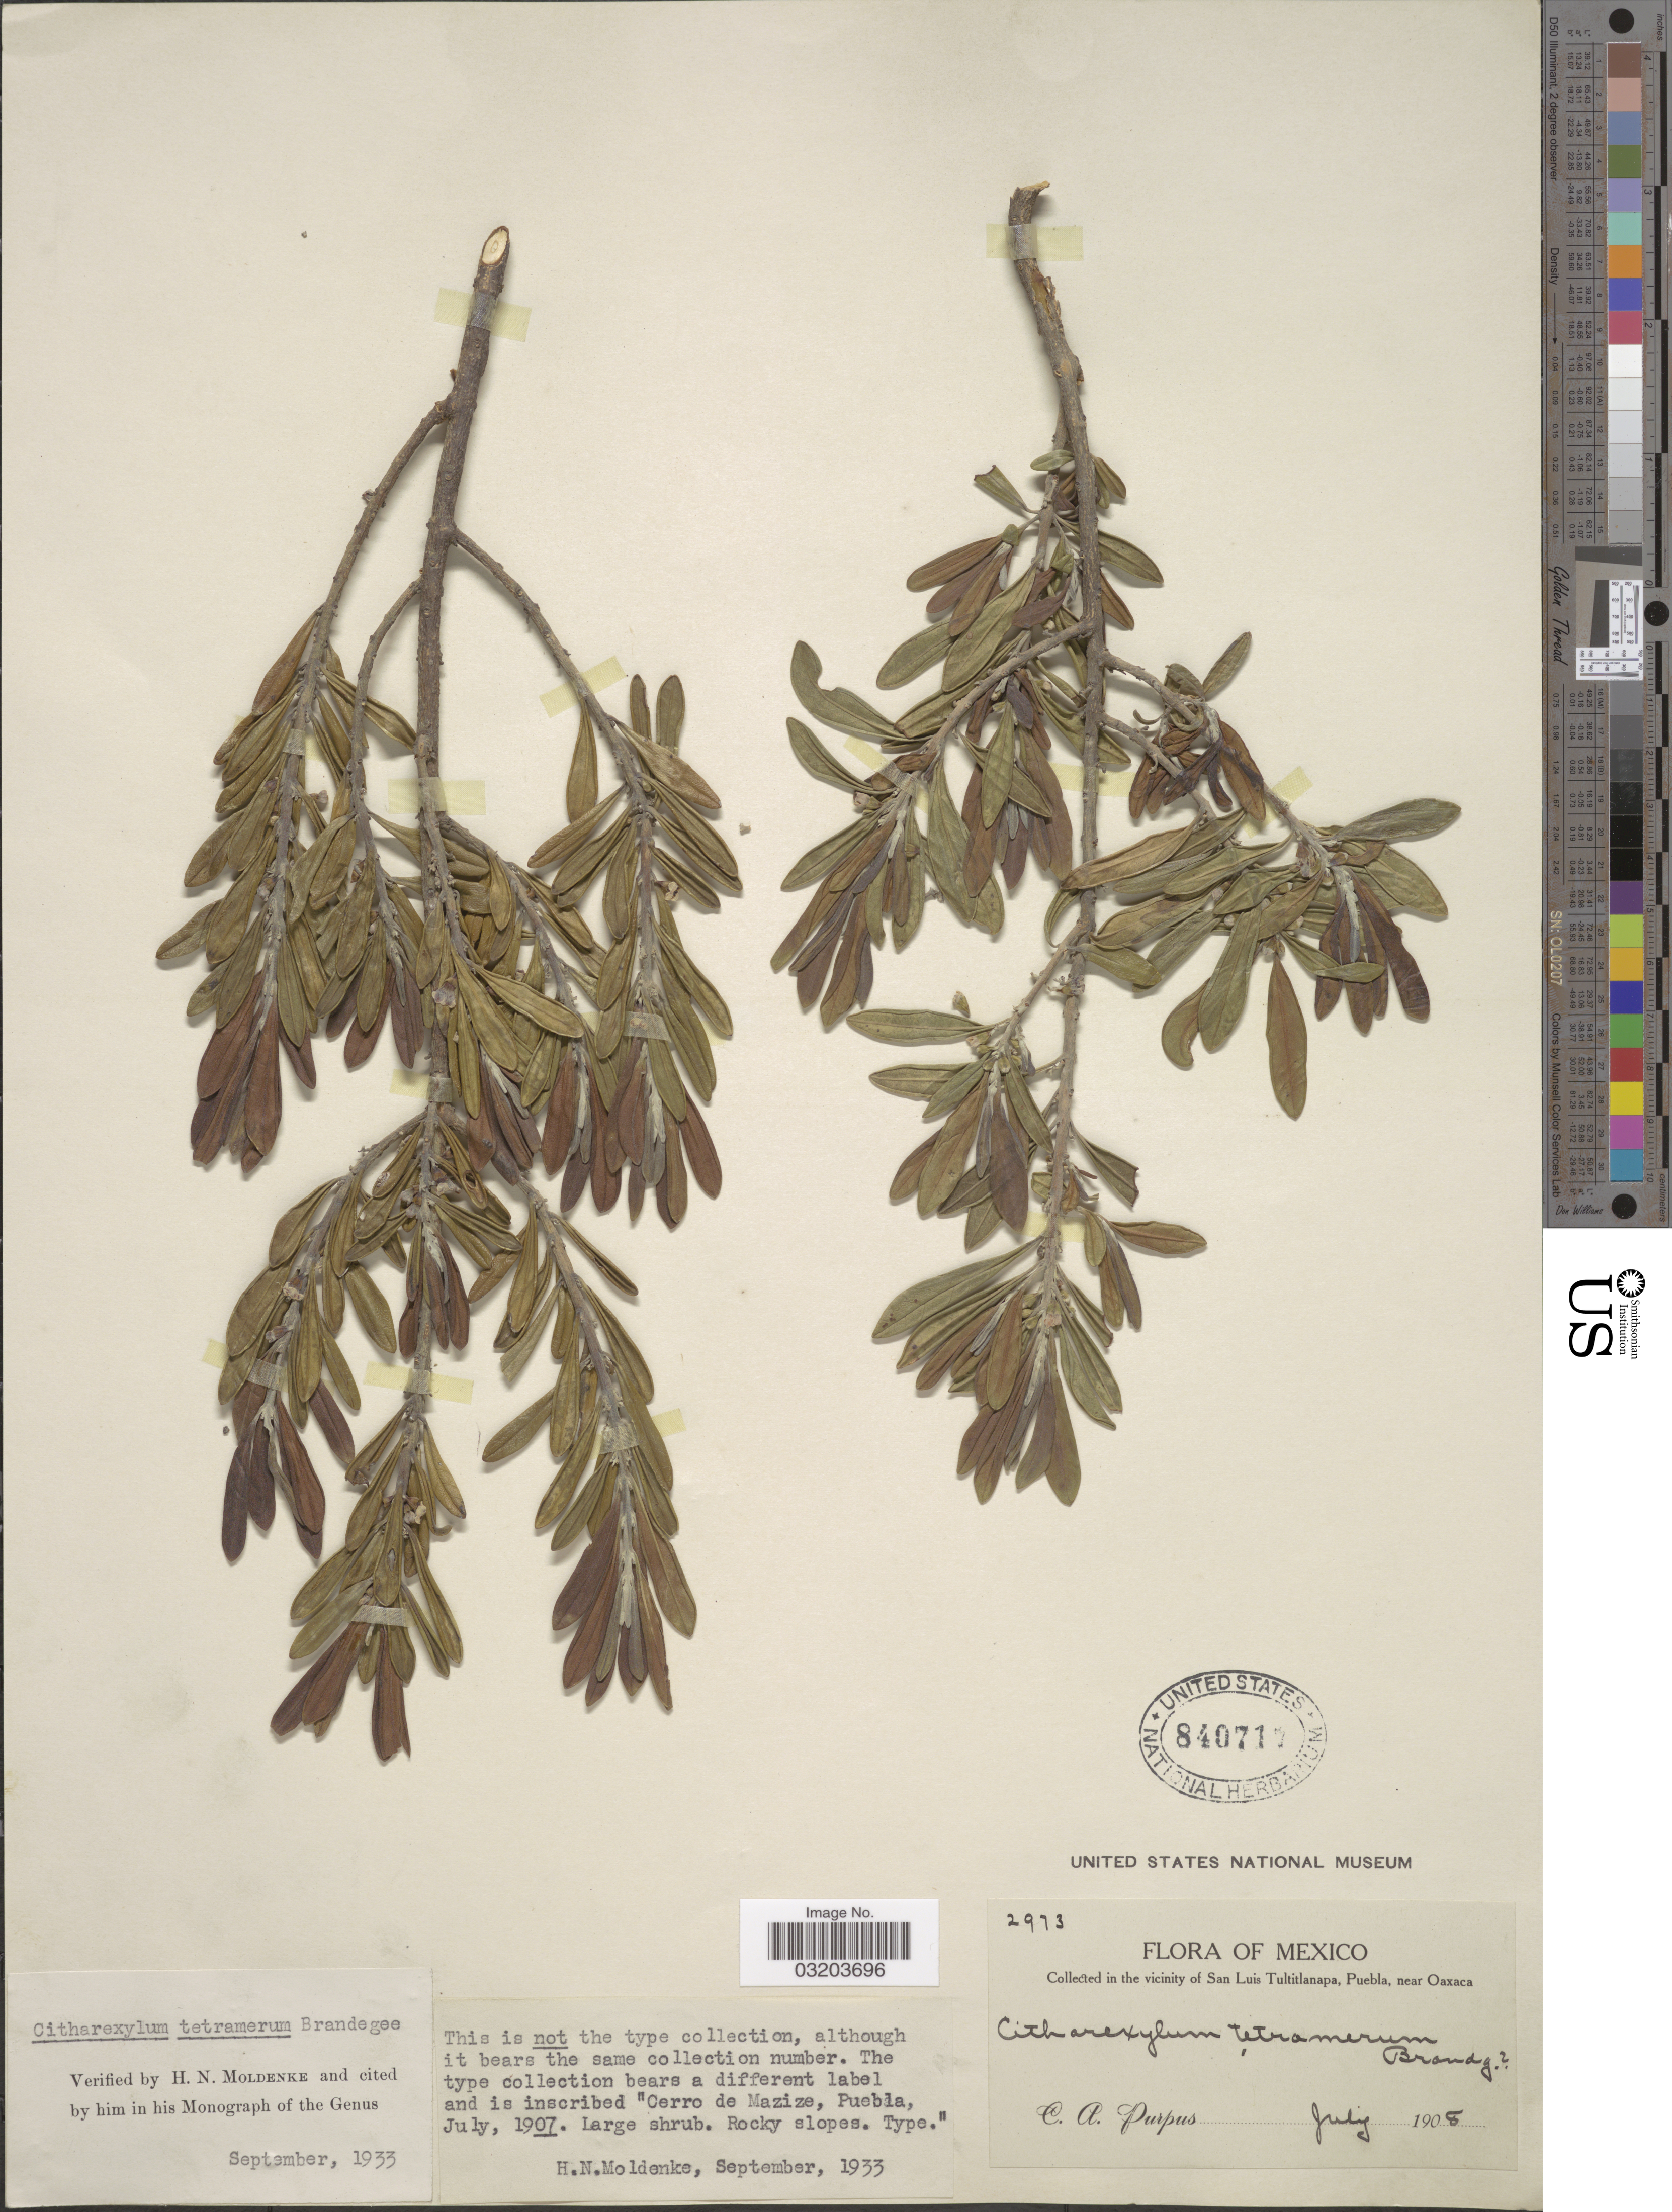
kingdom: Plantae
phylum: Tracheophyta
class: Magnoliopsida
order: Lamiales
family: Verbenaceae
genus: Citharexylum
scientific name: Citharexylum tetramerum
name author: Brandegee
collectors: C. A. Purpus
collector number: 2973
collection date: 1908-07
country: Mexico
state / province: Puebla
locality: Vicinity of San Luis Tultitlanapa, Puebla, near Oaxaca.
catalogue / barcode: US 840717